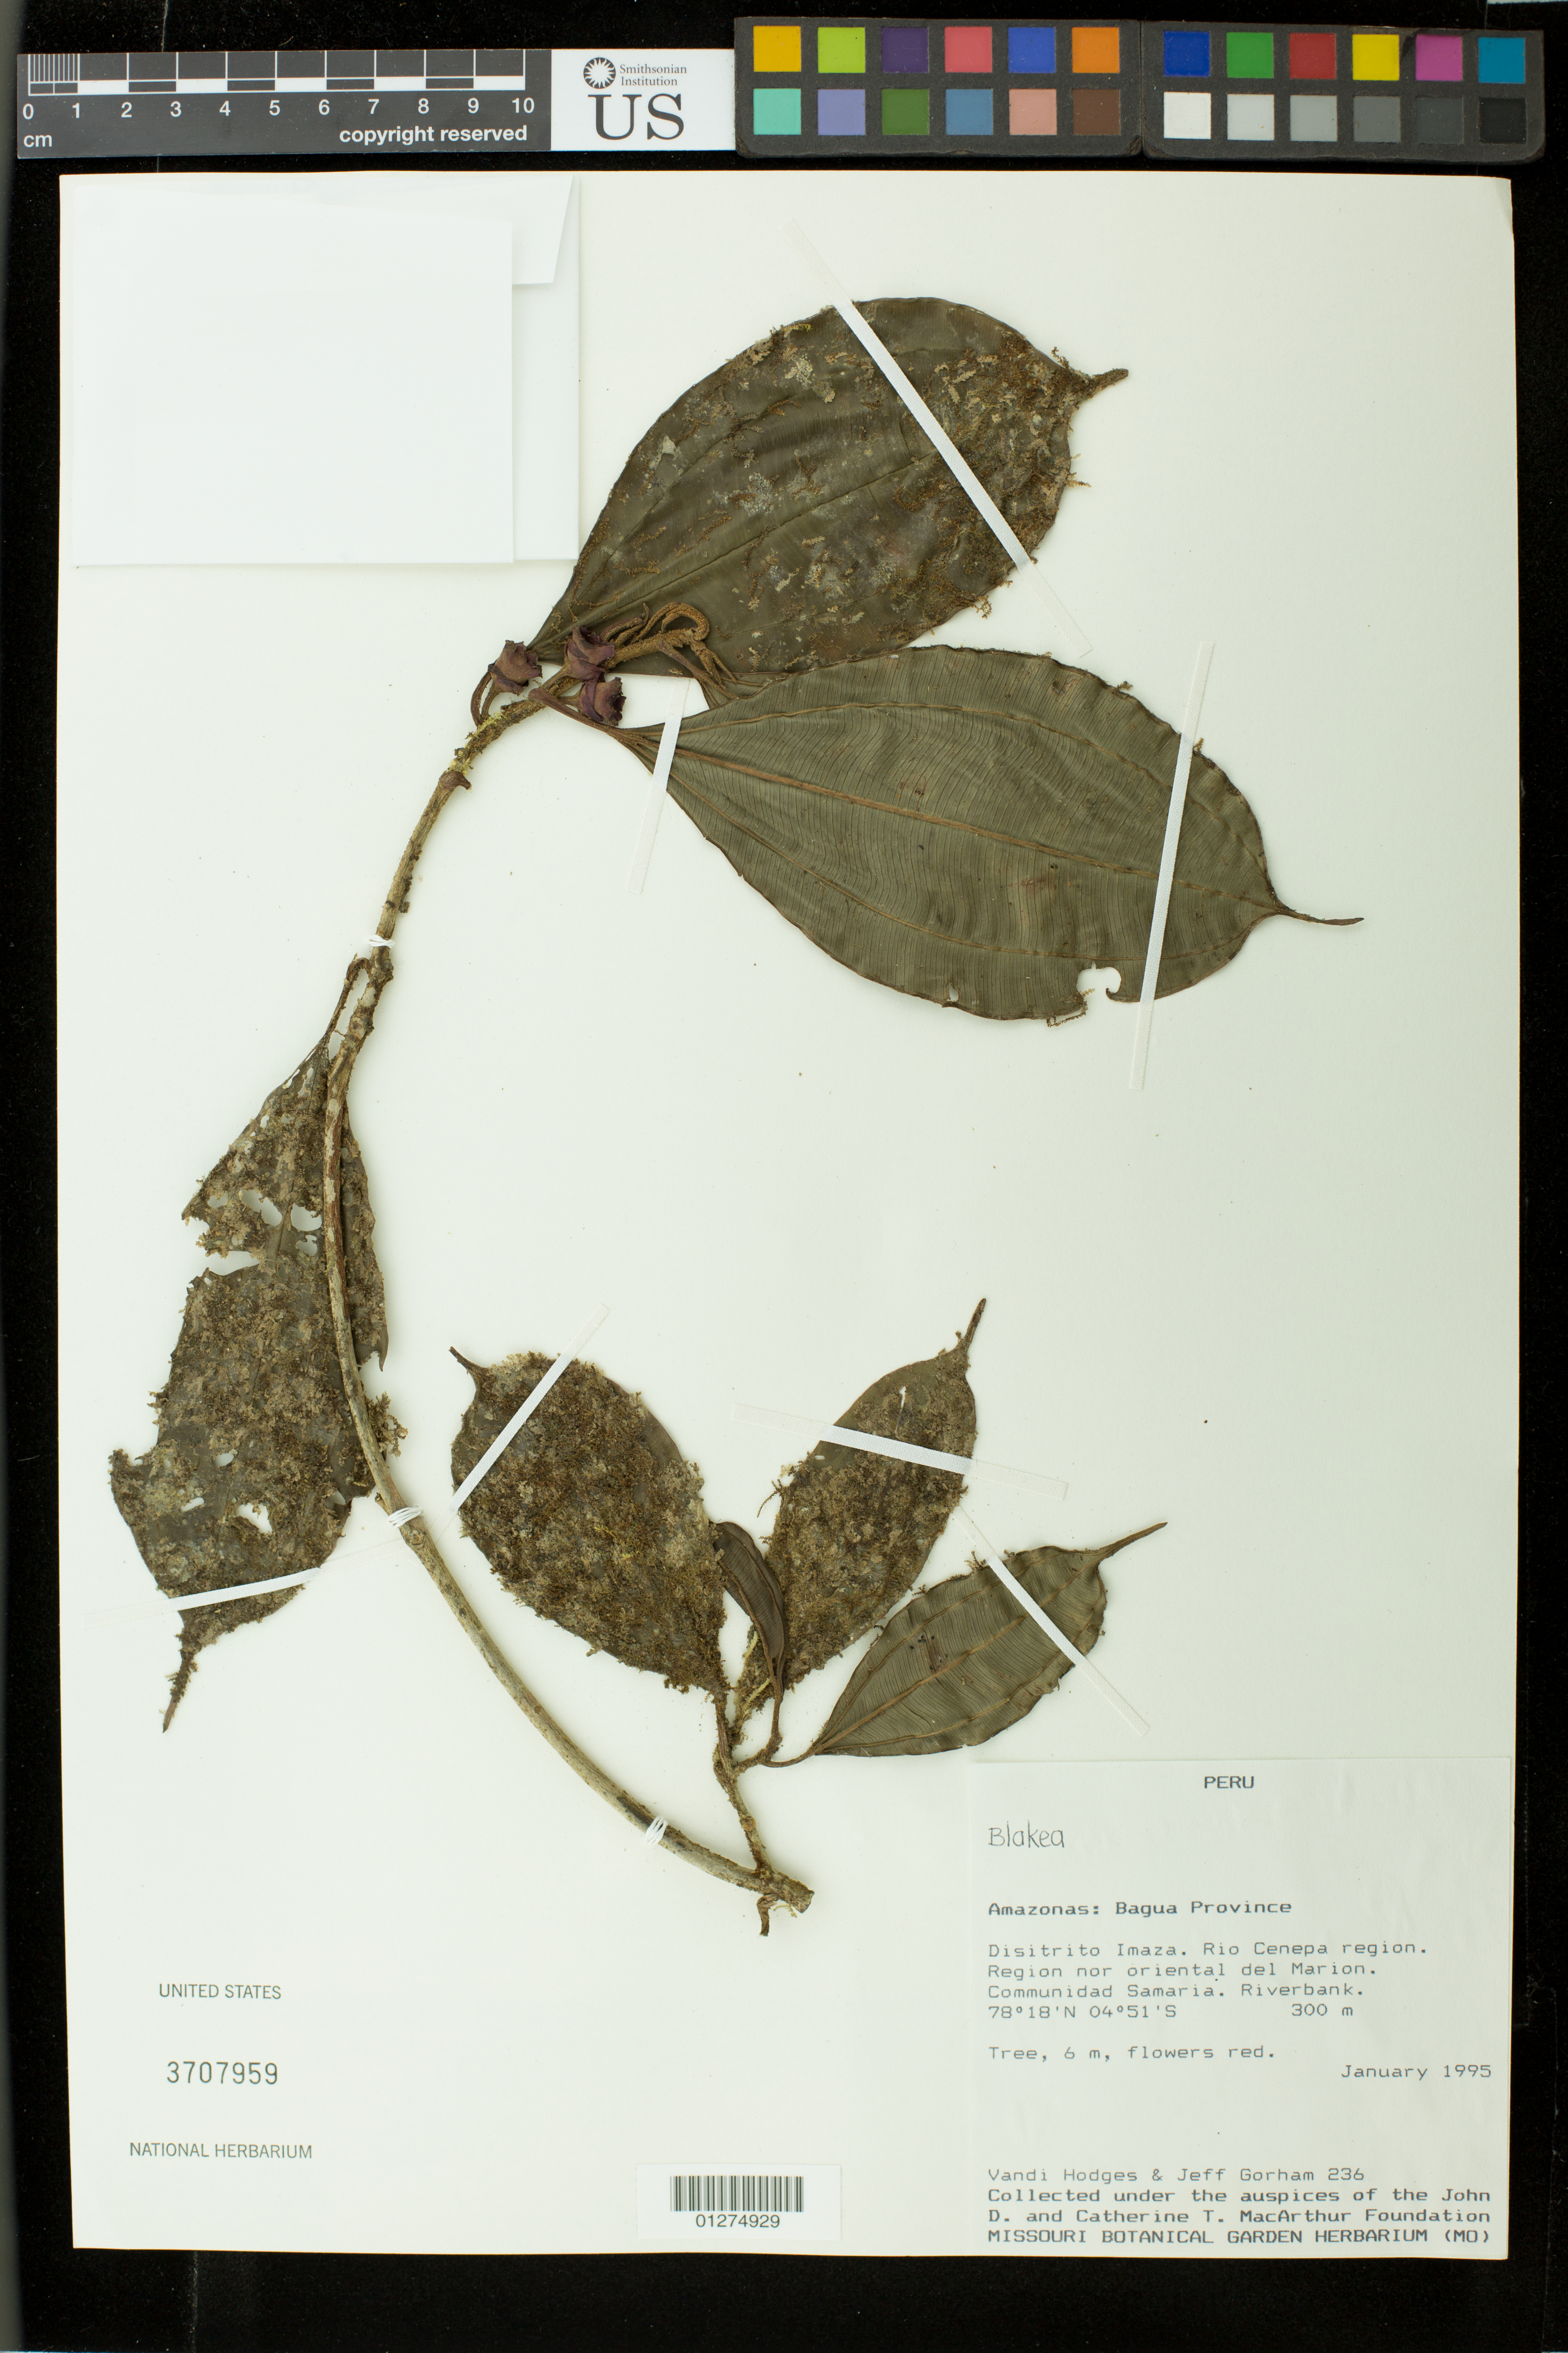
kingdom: Plantae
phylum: Tracheophyta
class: Magnoliopsida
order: Myrtales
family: Melastomataceae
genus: Blakea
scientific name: Blakea ovalis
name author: (Ruiz) D. Don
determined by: Michelangeli, F. A.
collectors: V. Hodges & J. Gorham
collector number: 236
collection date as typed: Jan 1995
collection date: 1995-01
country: Peru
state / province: Amazonas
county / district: Bagua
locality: Disitrito Imaza, Rio Cenepa región, región nor oriental del Marion, comunidad Samaria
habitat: Riverbank.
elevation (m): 300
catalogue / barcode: US 3707959